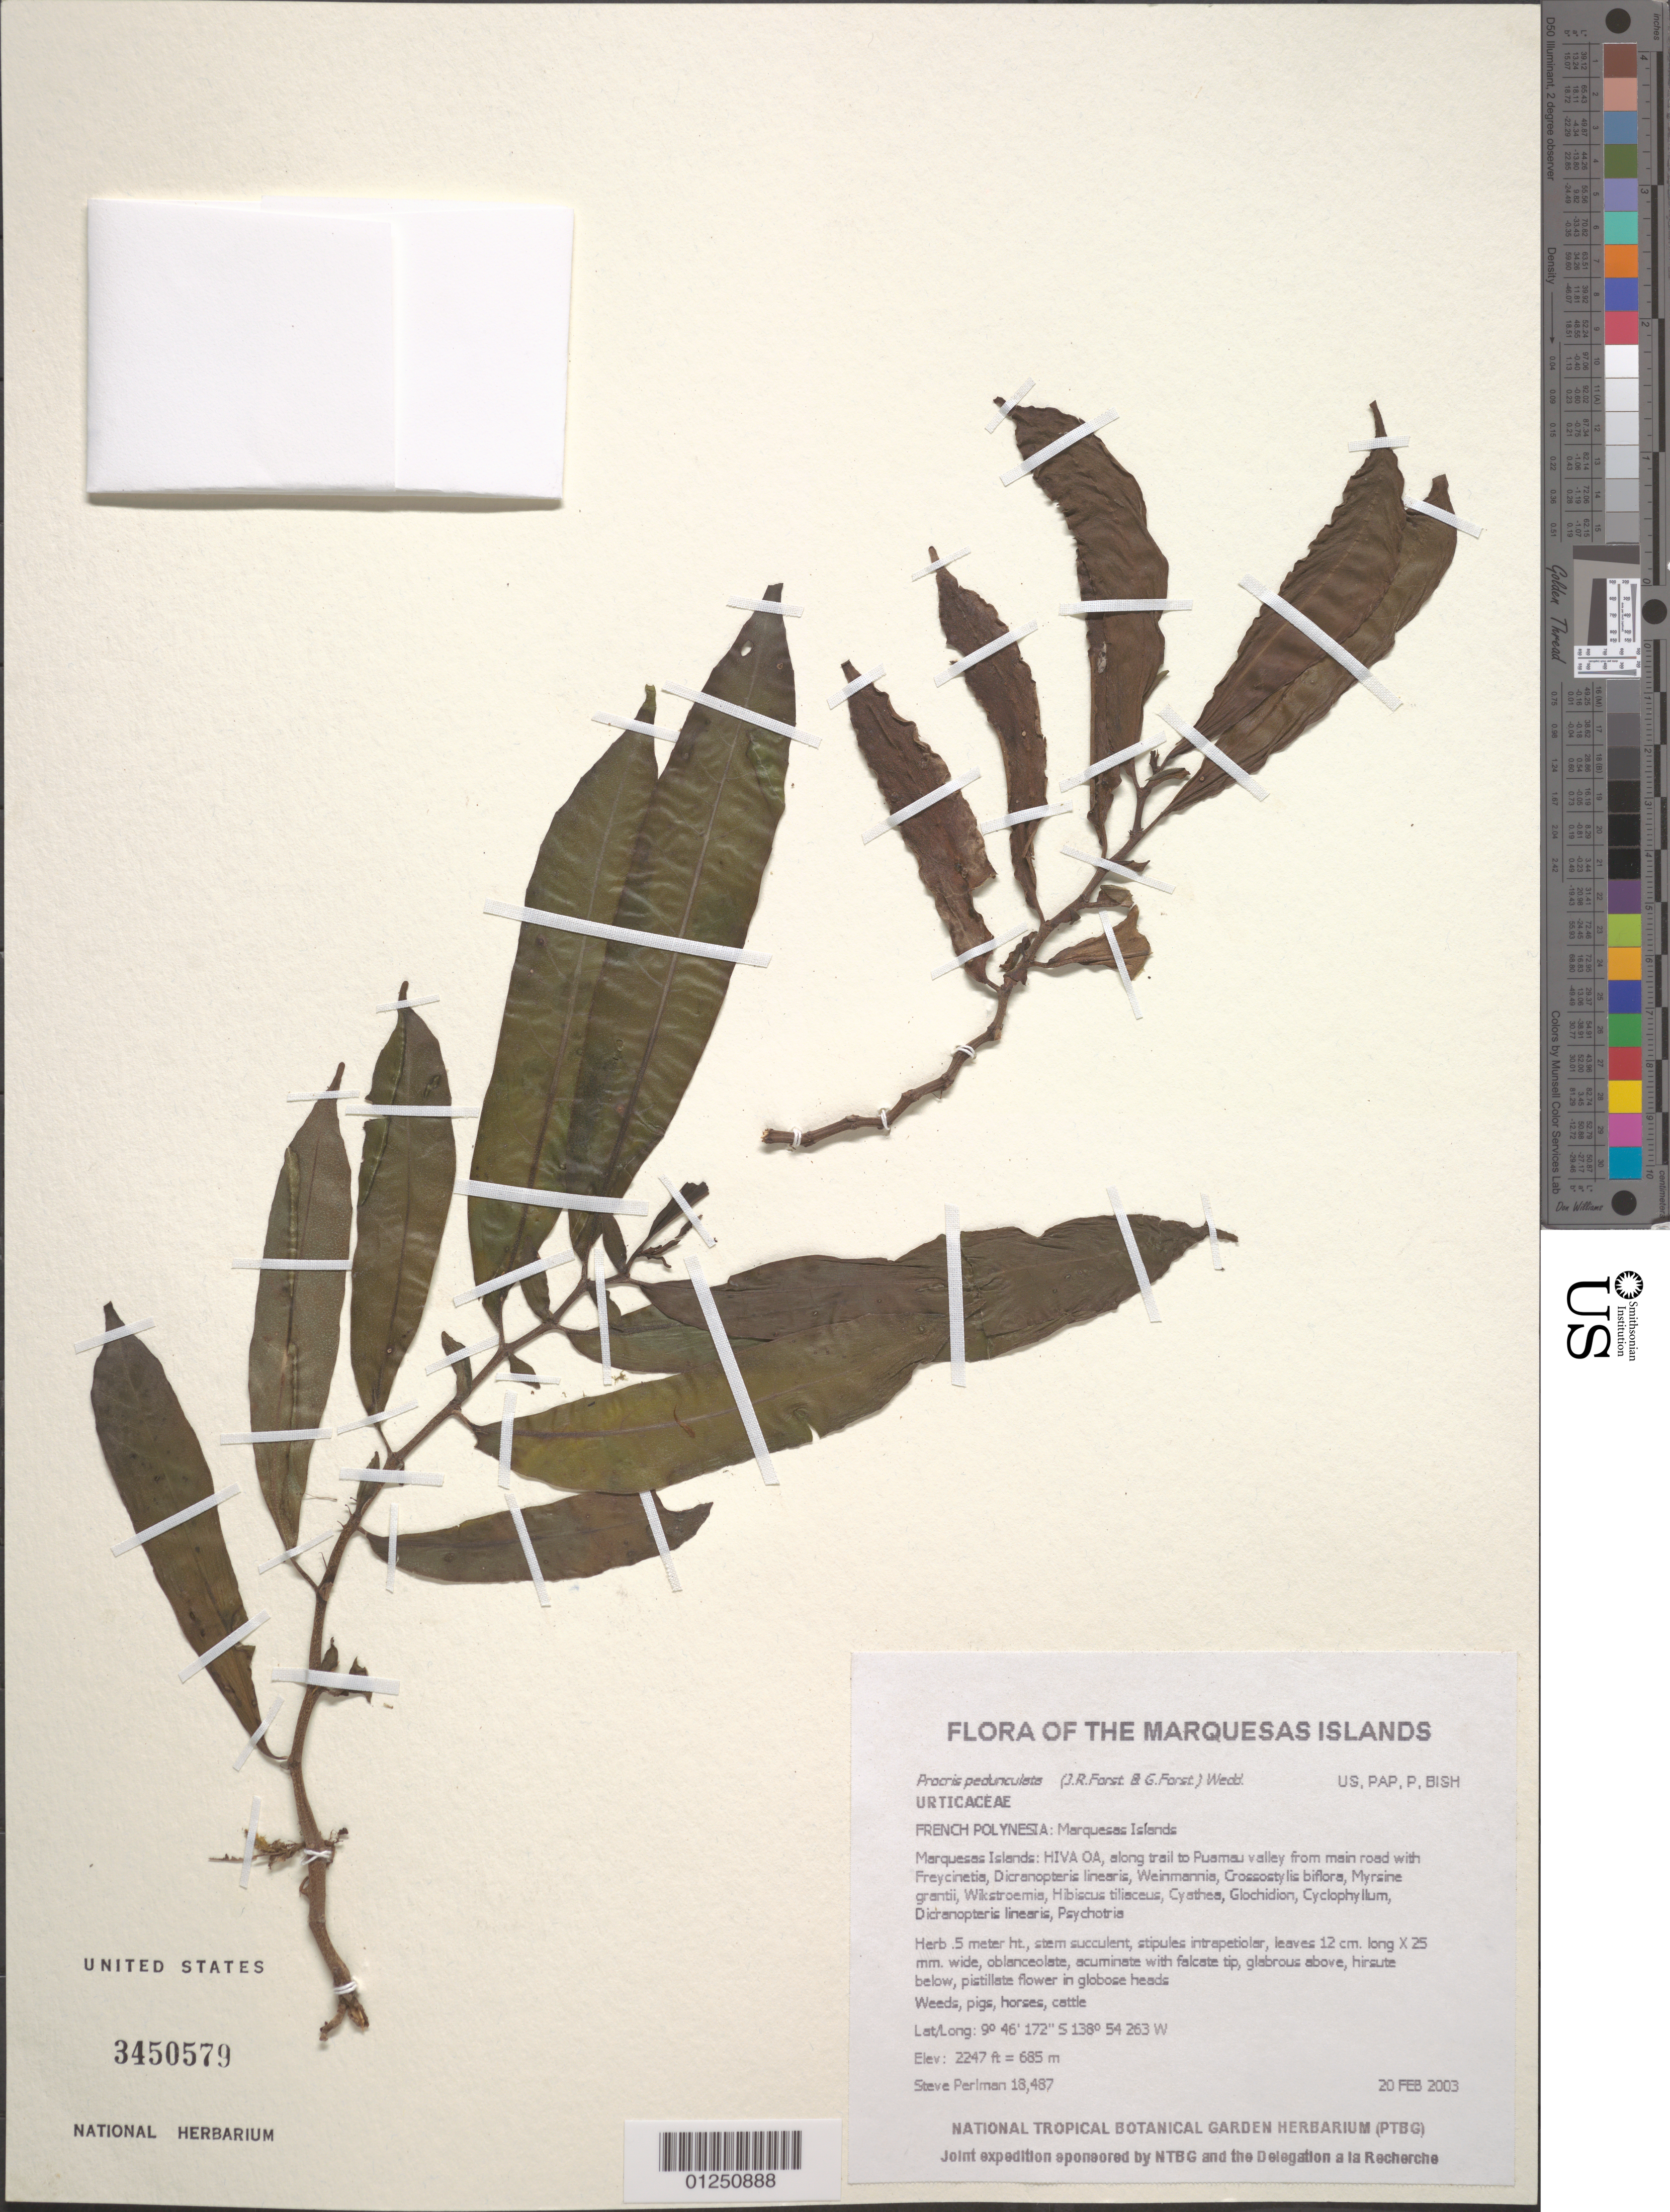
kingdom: Plantae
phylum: Tracheophyta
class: Magnoliopsida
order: Rosales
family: Urticaceae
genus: Procris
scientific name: Procris pedunculata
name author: (J.R. Forst. & G. Forst.) Wedd.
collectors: S. P. Perlman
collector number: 18487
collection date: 2003-02-20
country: French Polynesia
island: Hiva Oa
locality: Along trail to Puamau valley from main road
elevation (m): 685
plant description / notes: Weeds, pigs, horses, cattle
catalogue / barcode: US 3450579